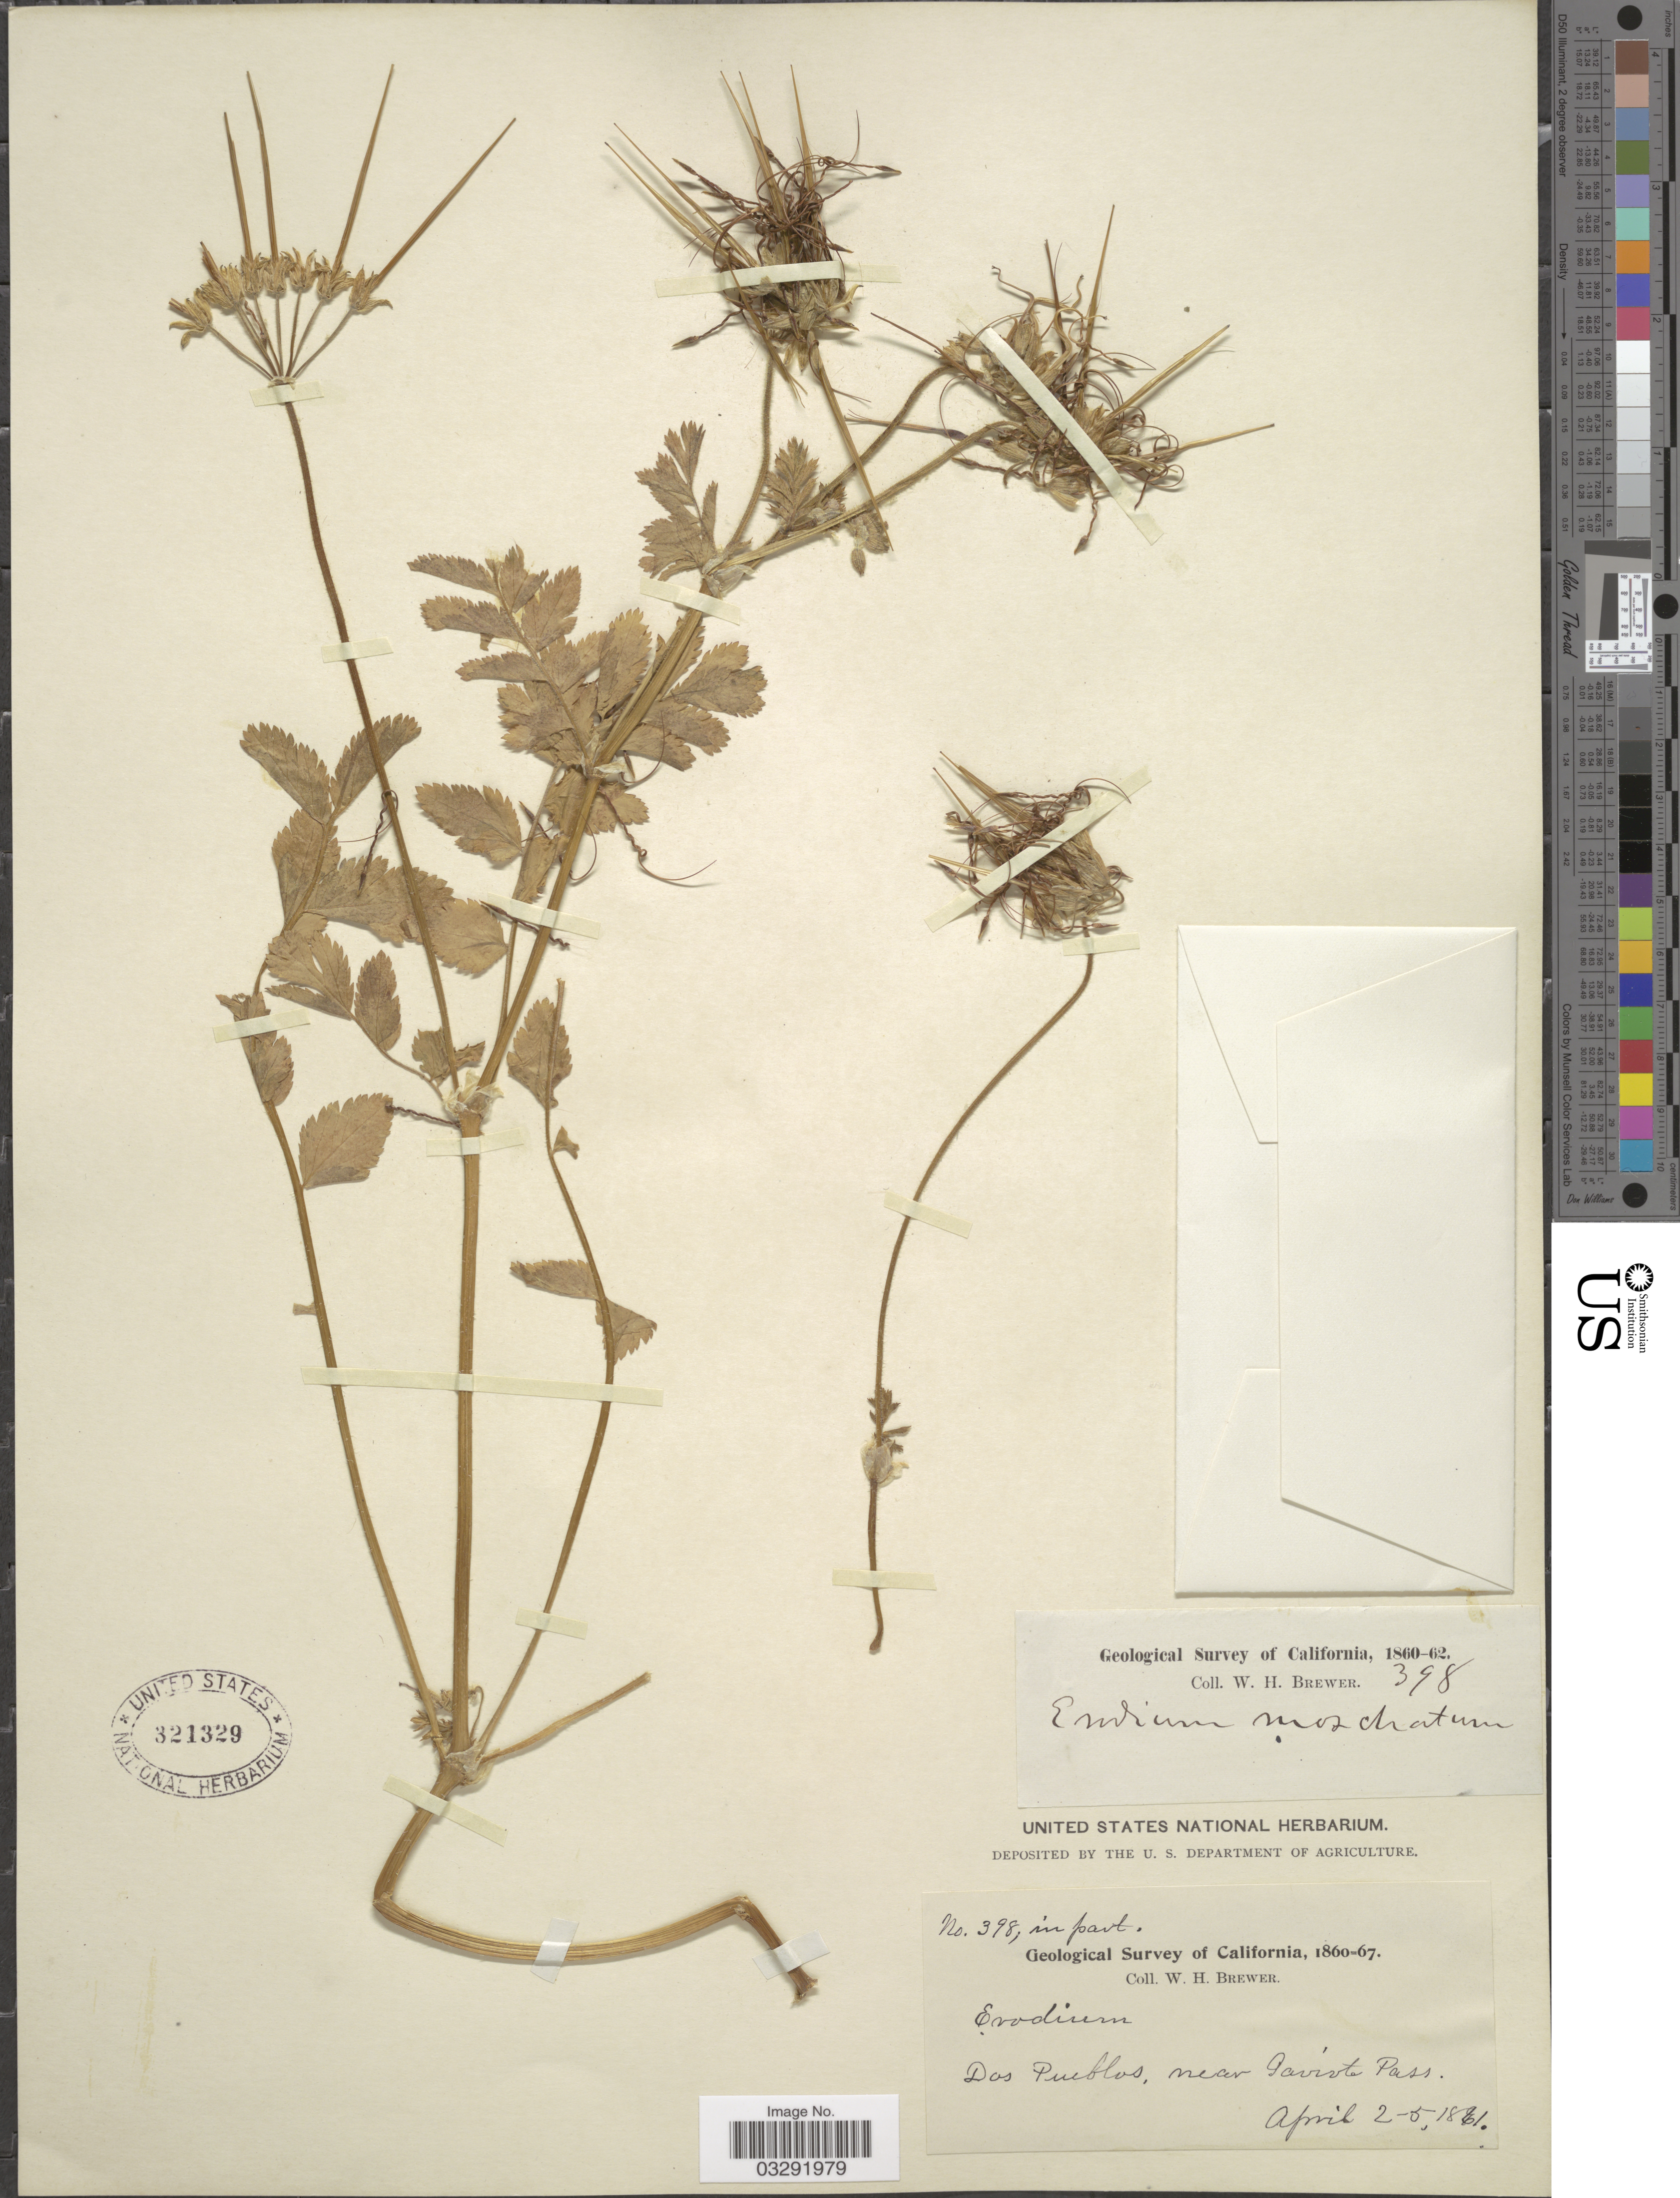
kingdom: Plantae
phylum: Tracheophyta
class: Magnoliopsida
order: Geraniales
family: Geraniaceae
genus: Erodium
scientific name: Erodium moschatum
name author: (L.) L'Hér. ex Aiton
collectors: W. H. Brewer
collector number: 398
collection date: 1861-04-02/1861-04-05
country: United States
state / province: California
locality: Dos Pueblos, near Gaviote Pass.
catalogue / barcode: US 321329